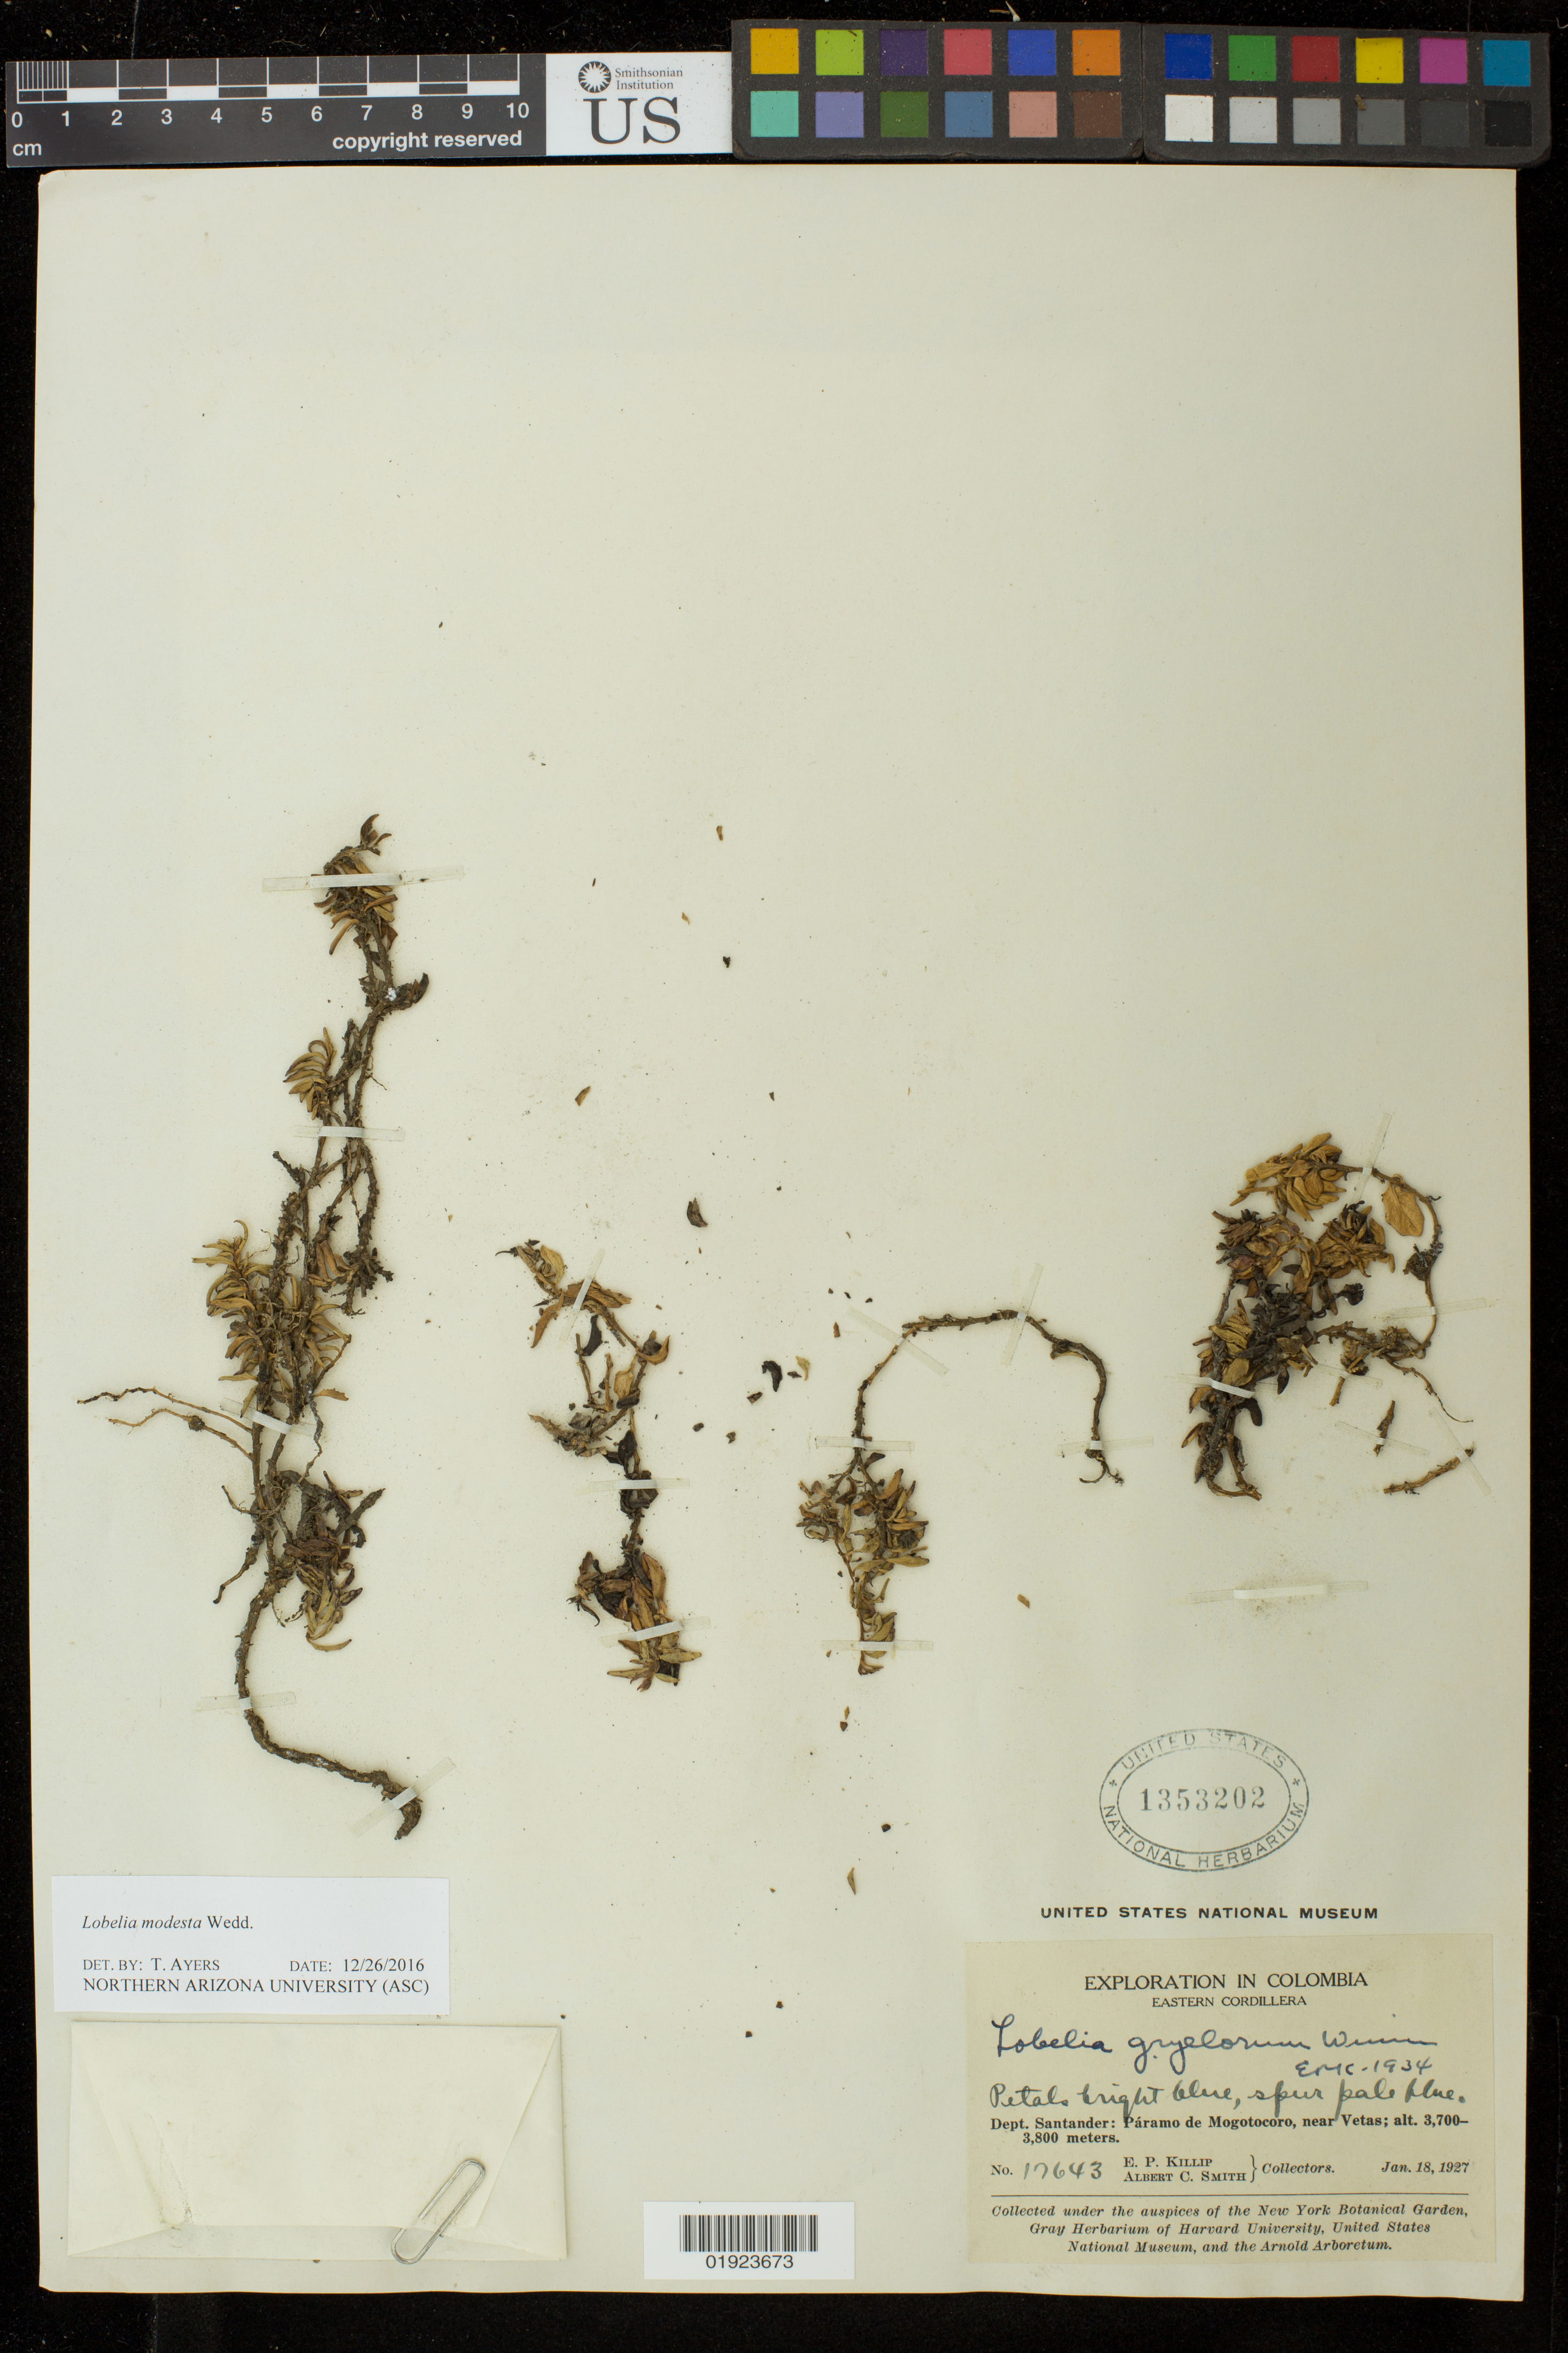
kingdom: Plantae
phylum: Tracheophyta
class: Magnoliopsida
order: Asterales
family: Campanulaceae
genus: Lobelia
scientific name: Lobelia modesta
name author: Wedd.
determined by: Ayers, T.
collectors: E. P. Killip & A. C. Smith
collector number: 17643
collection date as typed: Jan. 18, 1927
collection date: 1927-01-18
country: Colombia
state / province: Santander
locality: Páramo de mogotocoro, near Vetas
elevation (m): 3700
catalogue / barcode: US 1353202